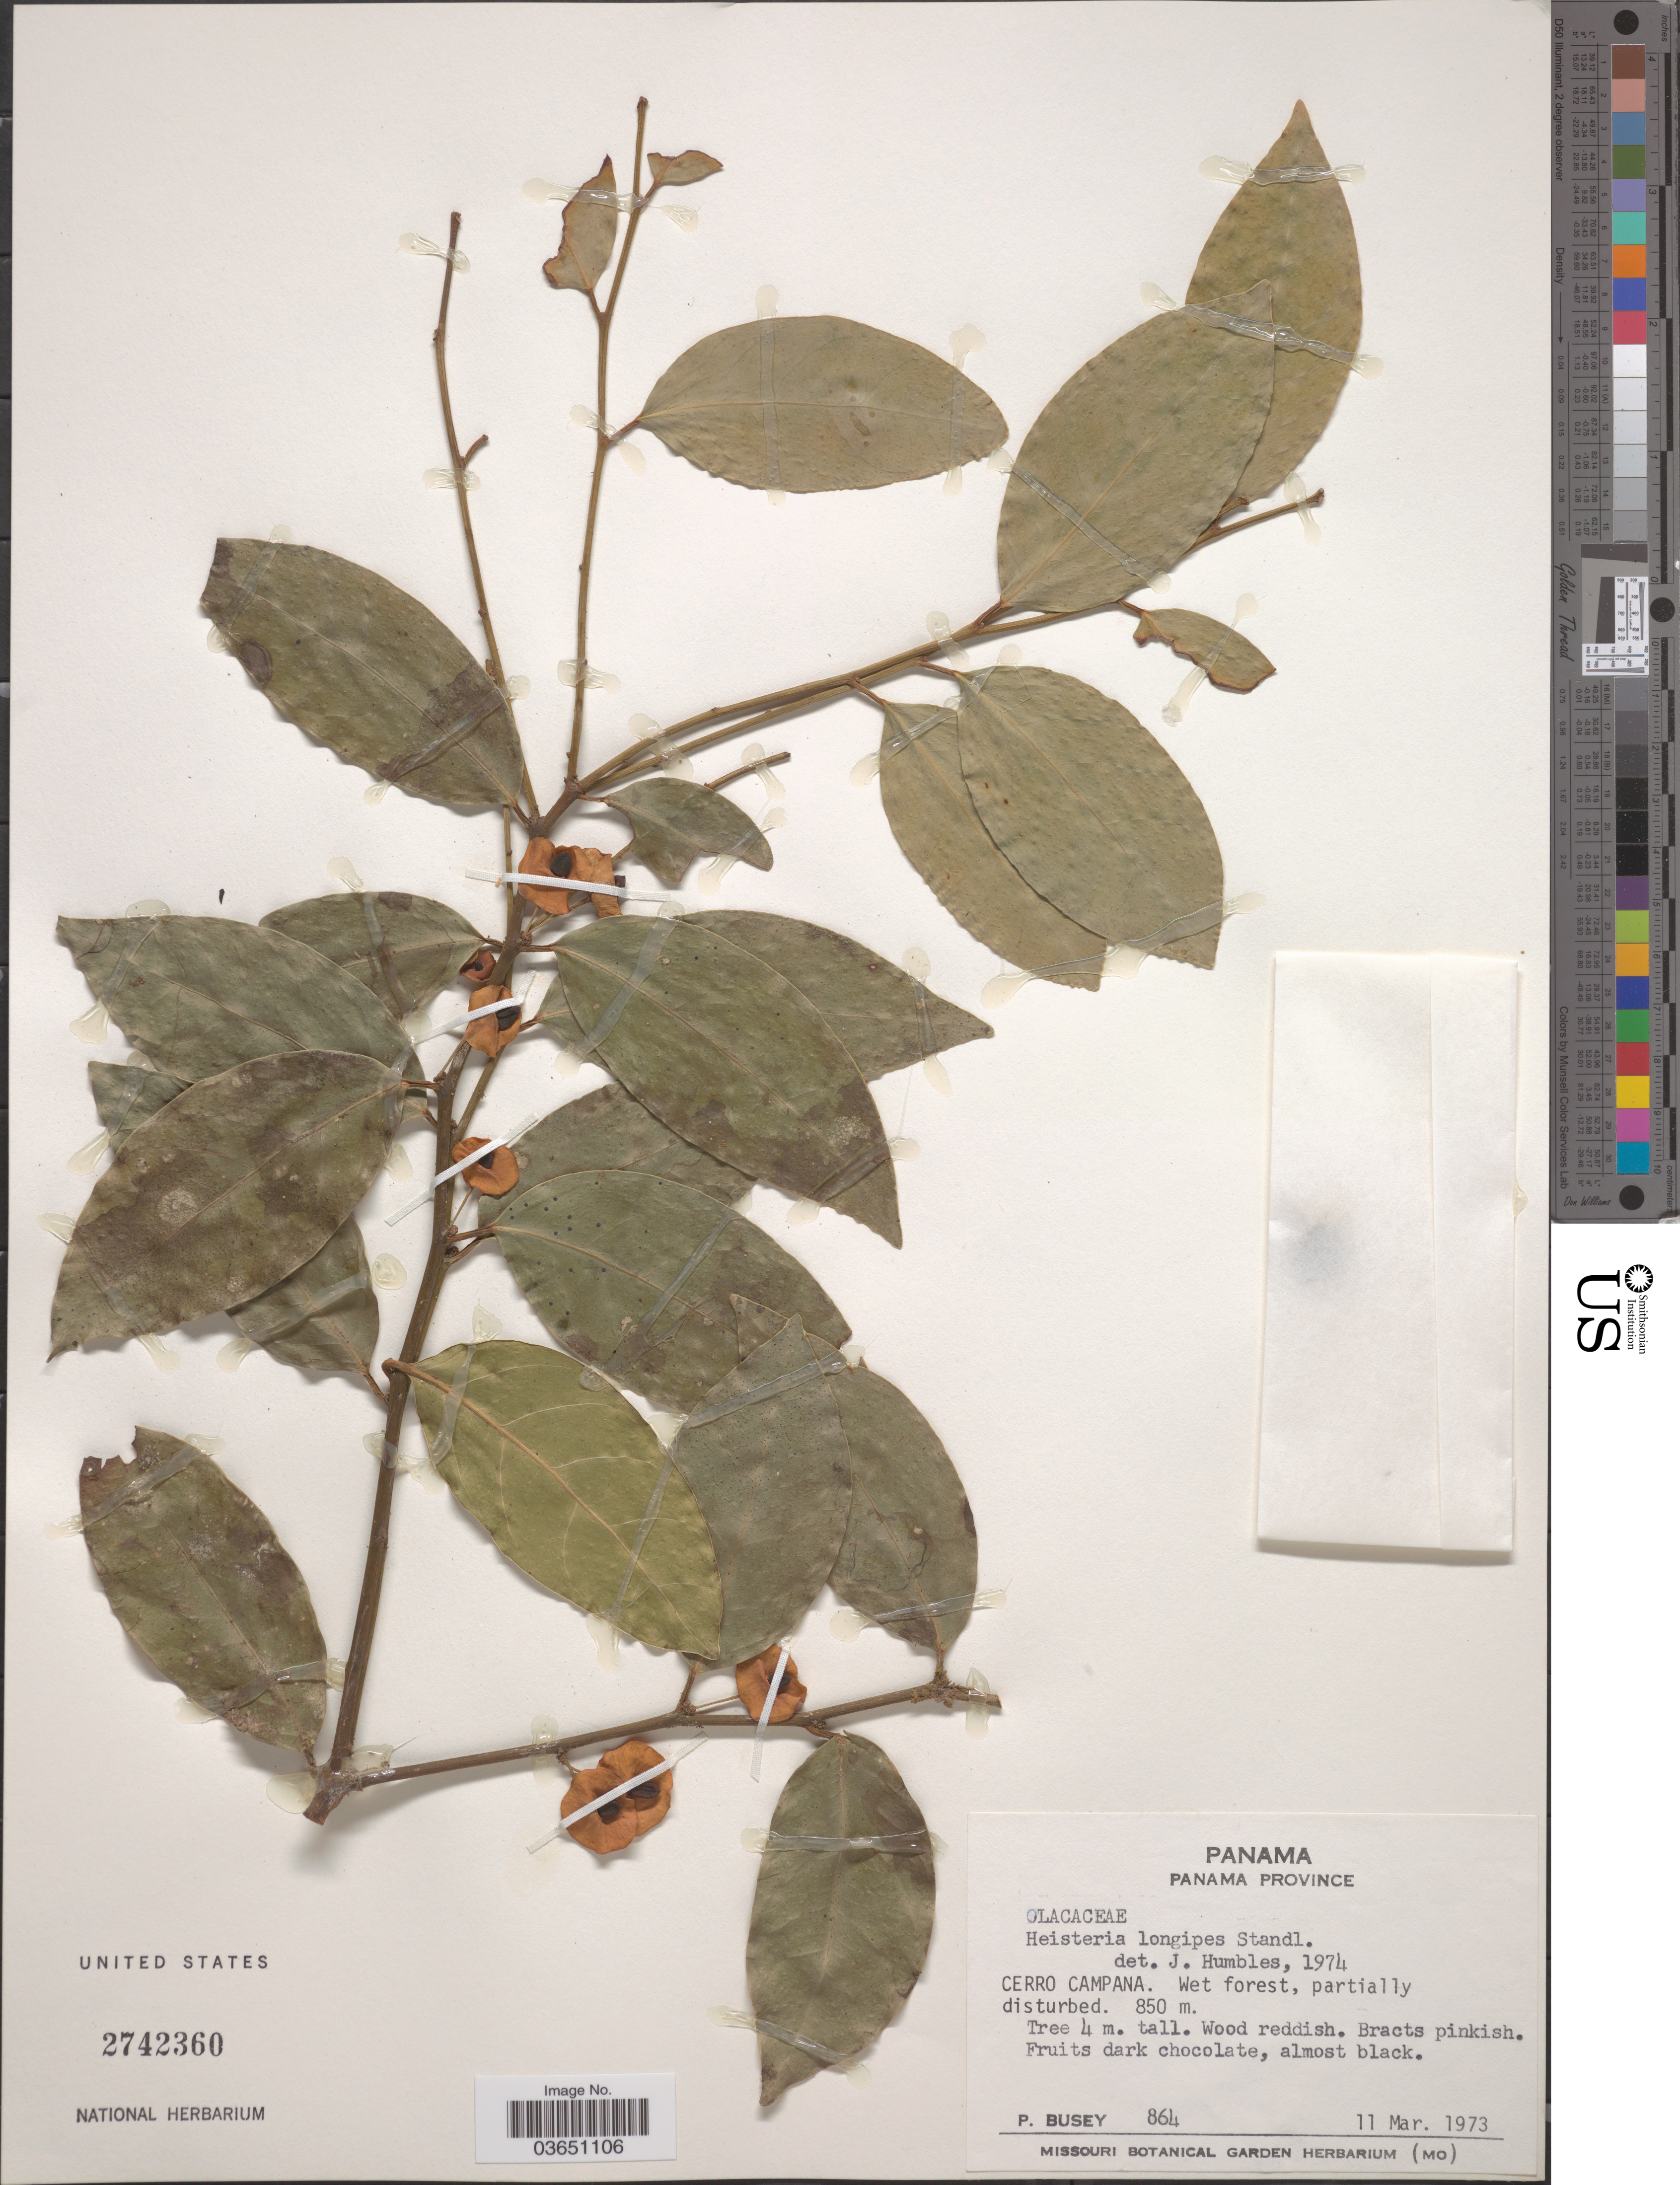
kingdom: Plantae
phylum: Tracheophyta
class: Magnoliopsida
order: Santalales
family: Erythropalaceae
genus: Heisteria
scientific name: Heisteria longipes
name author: Standl.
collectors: P. Busey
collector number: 864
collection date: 1973-03-11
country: Panama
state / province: Panamá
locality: Cerro Campana.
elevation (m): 850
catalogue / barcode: US 2742360